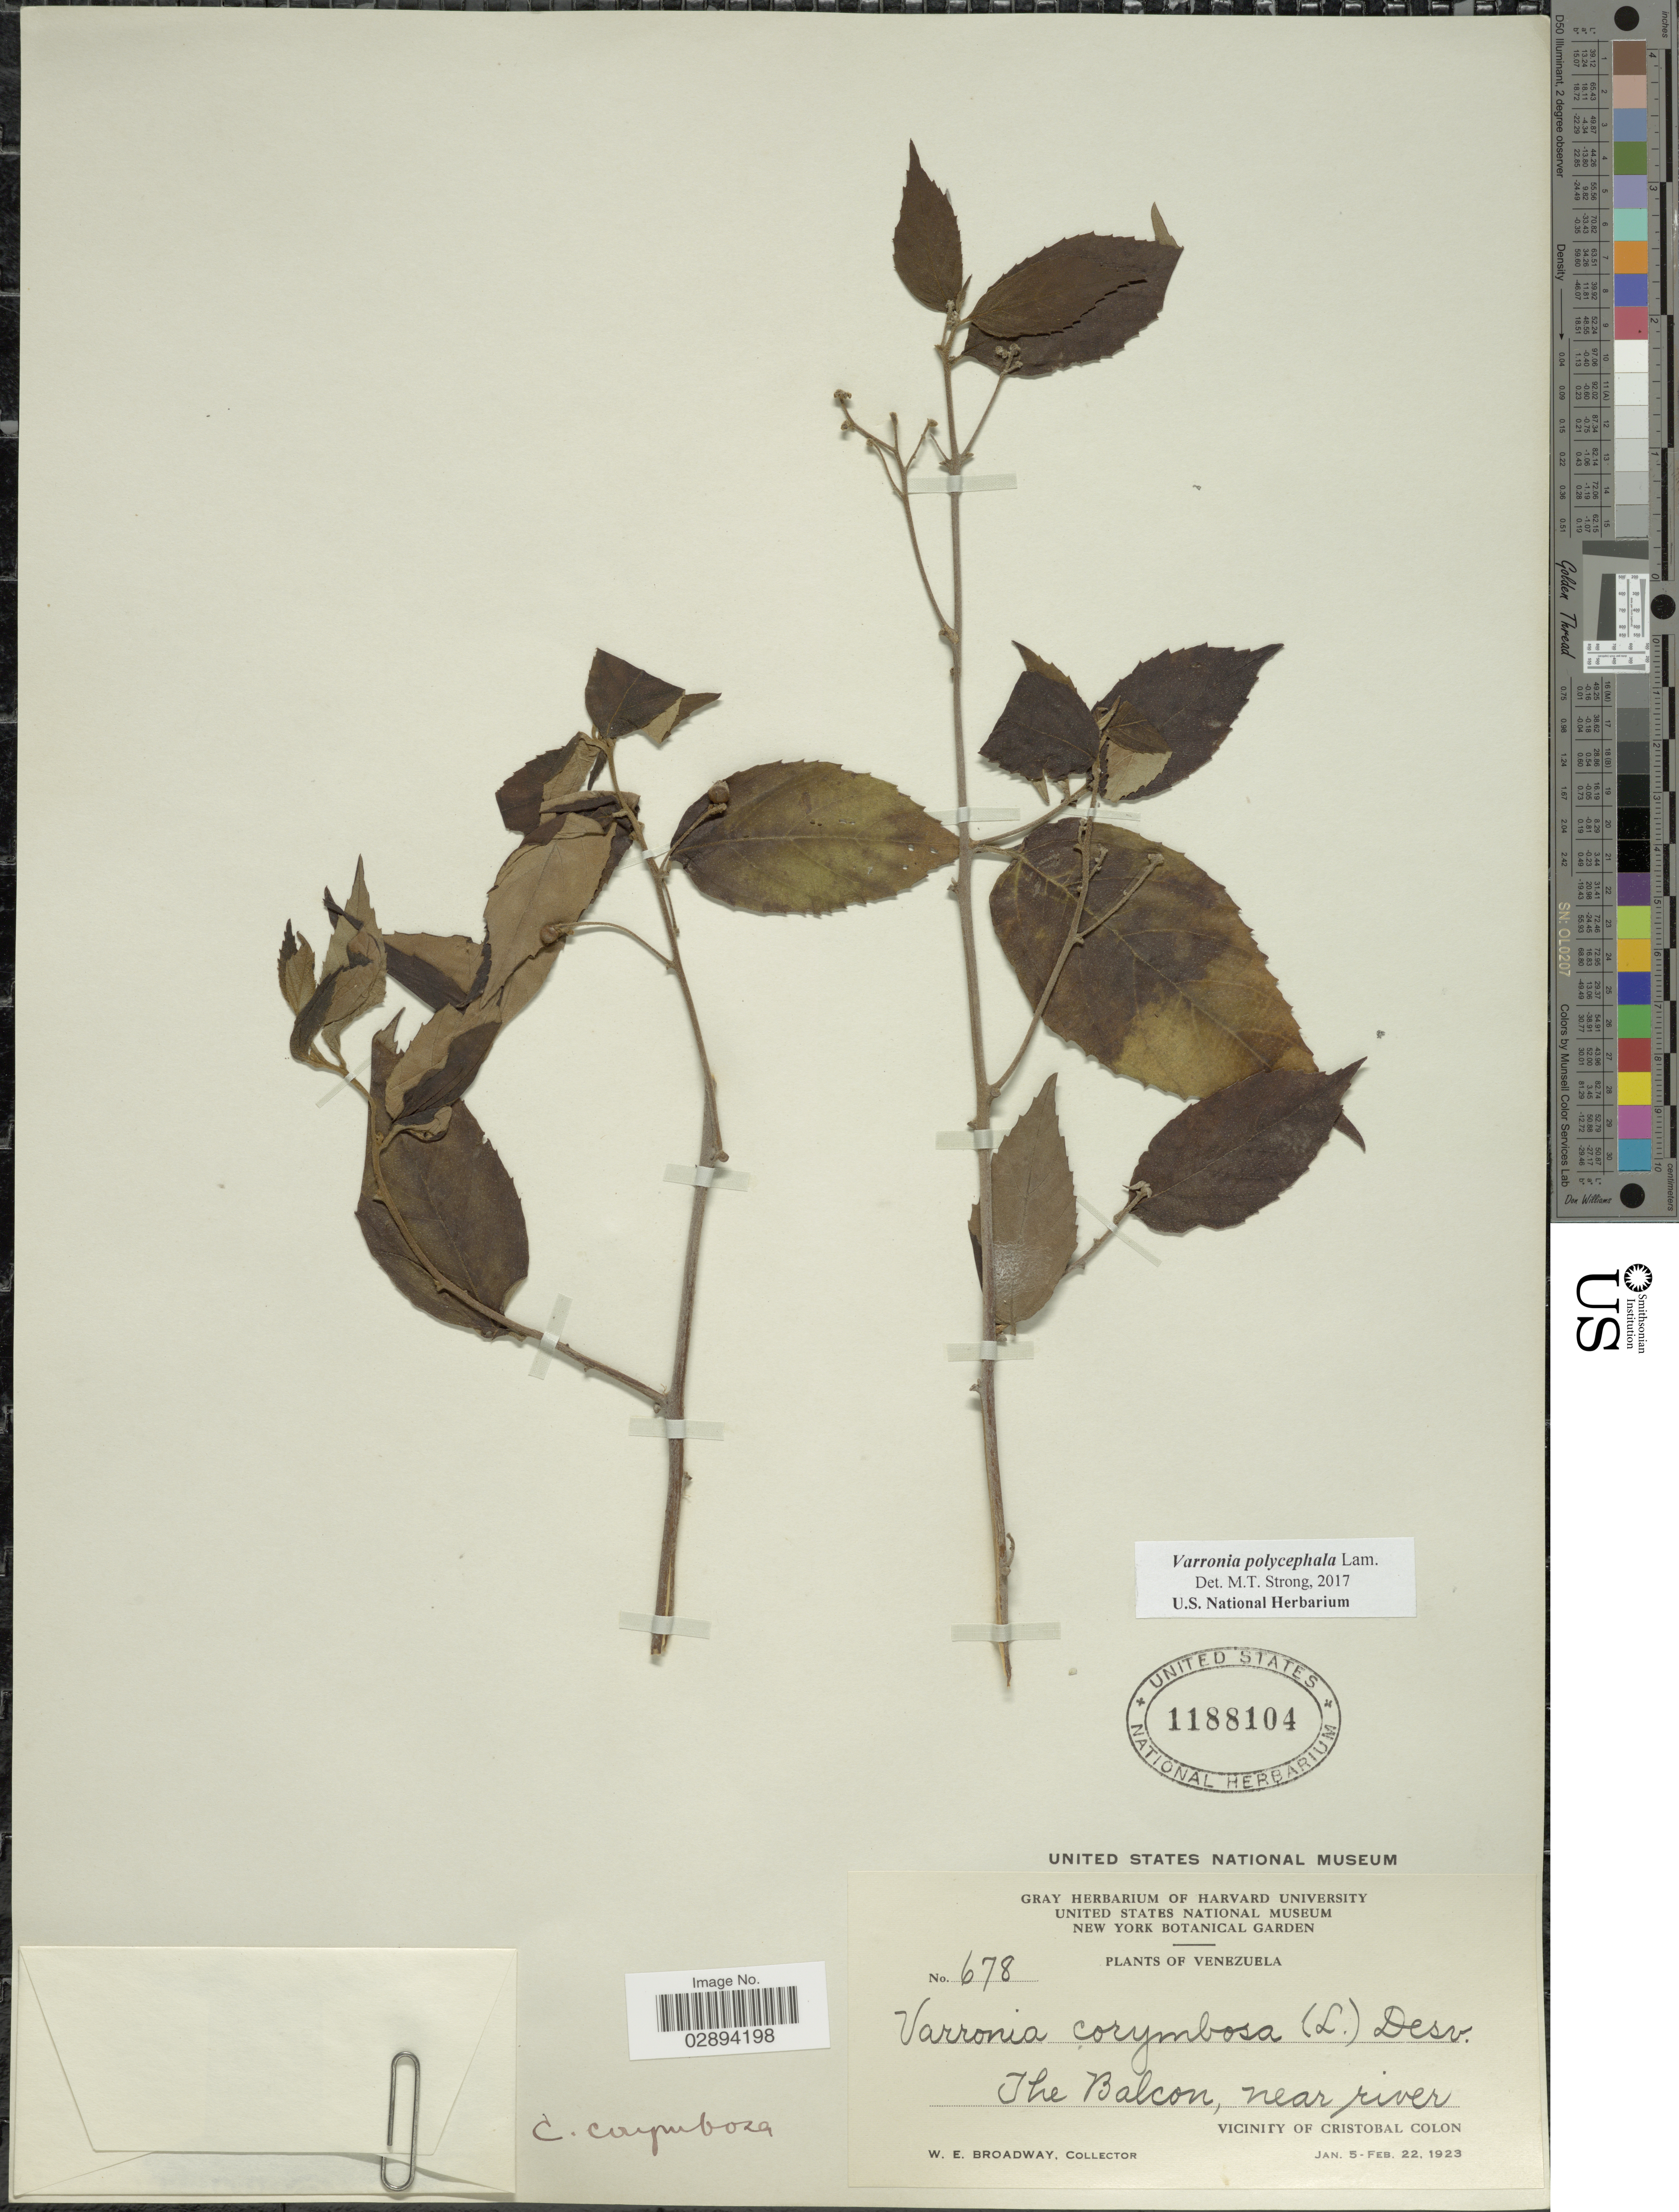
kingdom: Plantae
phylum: Tracheophyta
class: Magnoliopsida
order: Boraginales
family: Cordiaceae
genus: Varronia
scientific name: Varronia polycephala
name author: Lam.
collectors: W. E. Broadway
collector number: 678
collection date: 1923-01-05/1923-02-22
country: Venezuela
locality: The Balcon, near river, Vicinity of Cristobal Colon.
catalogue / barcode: US 1188104